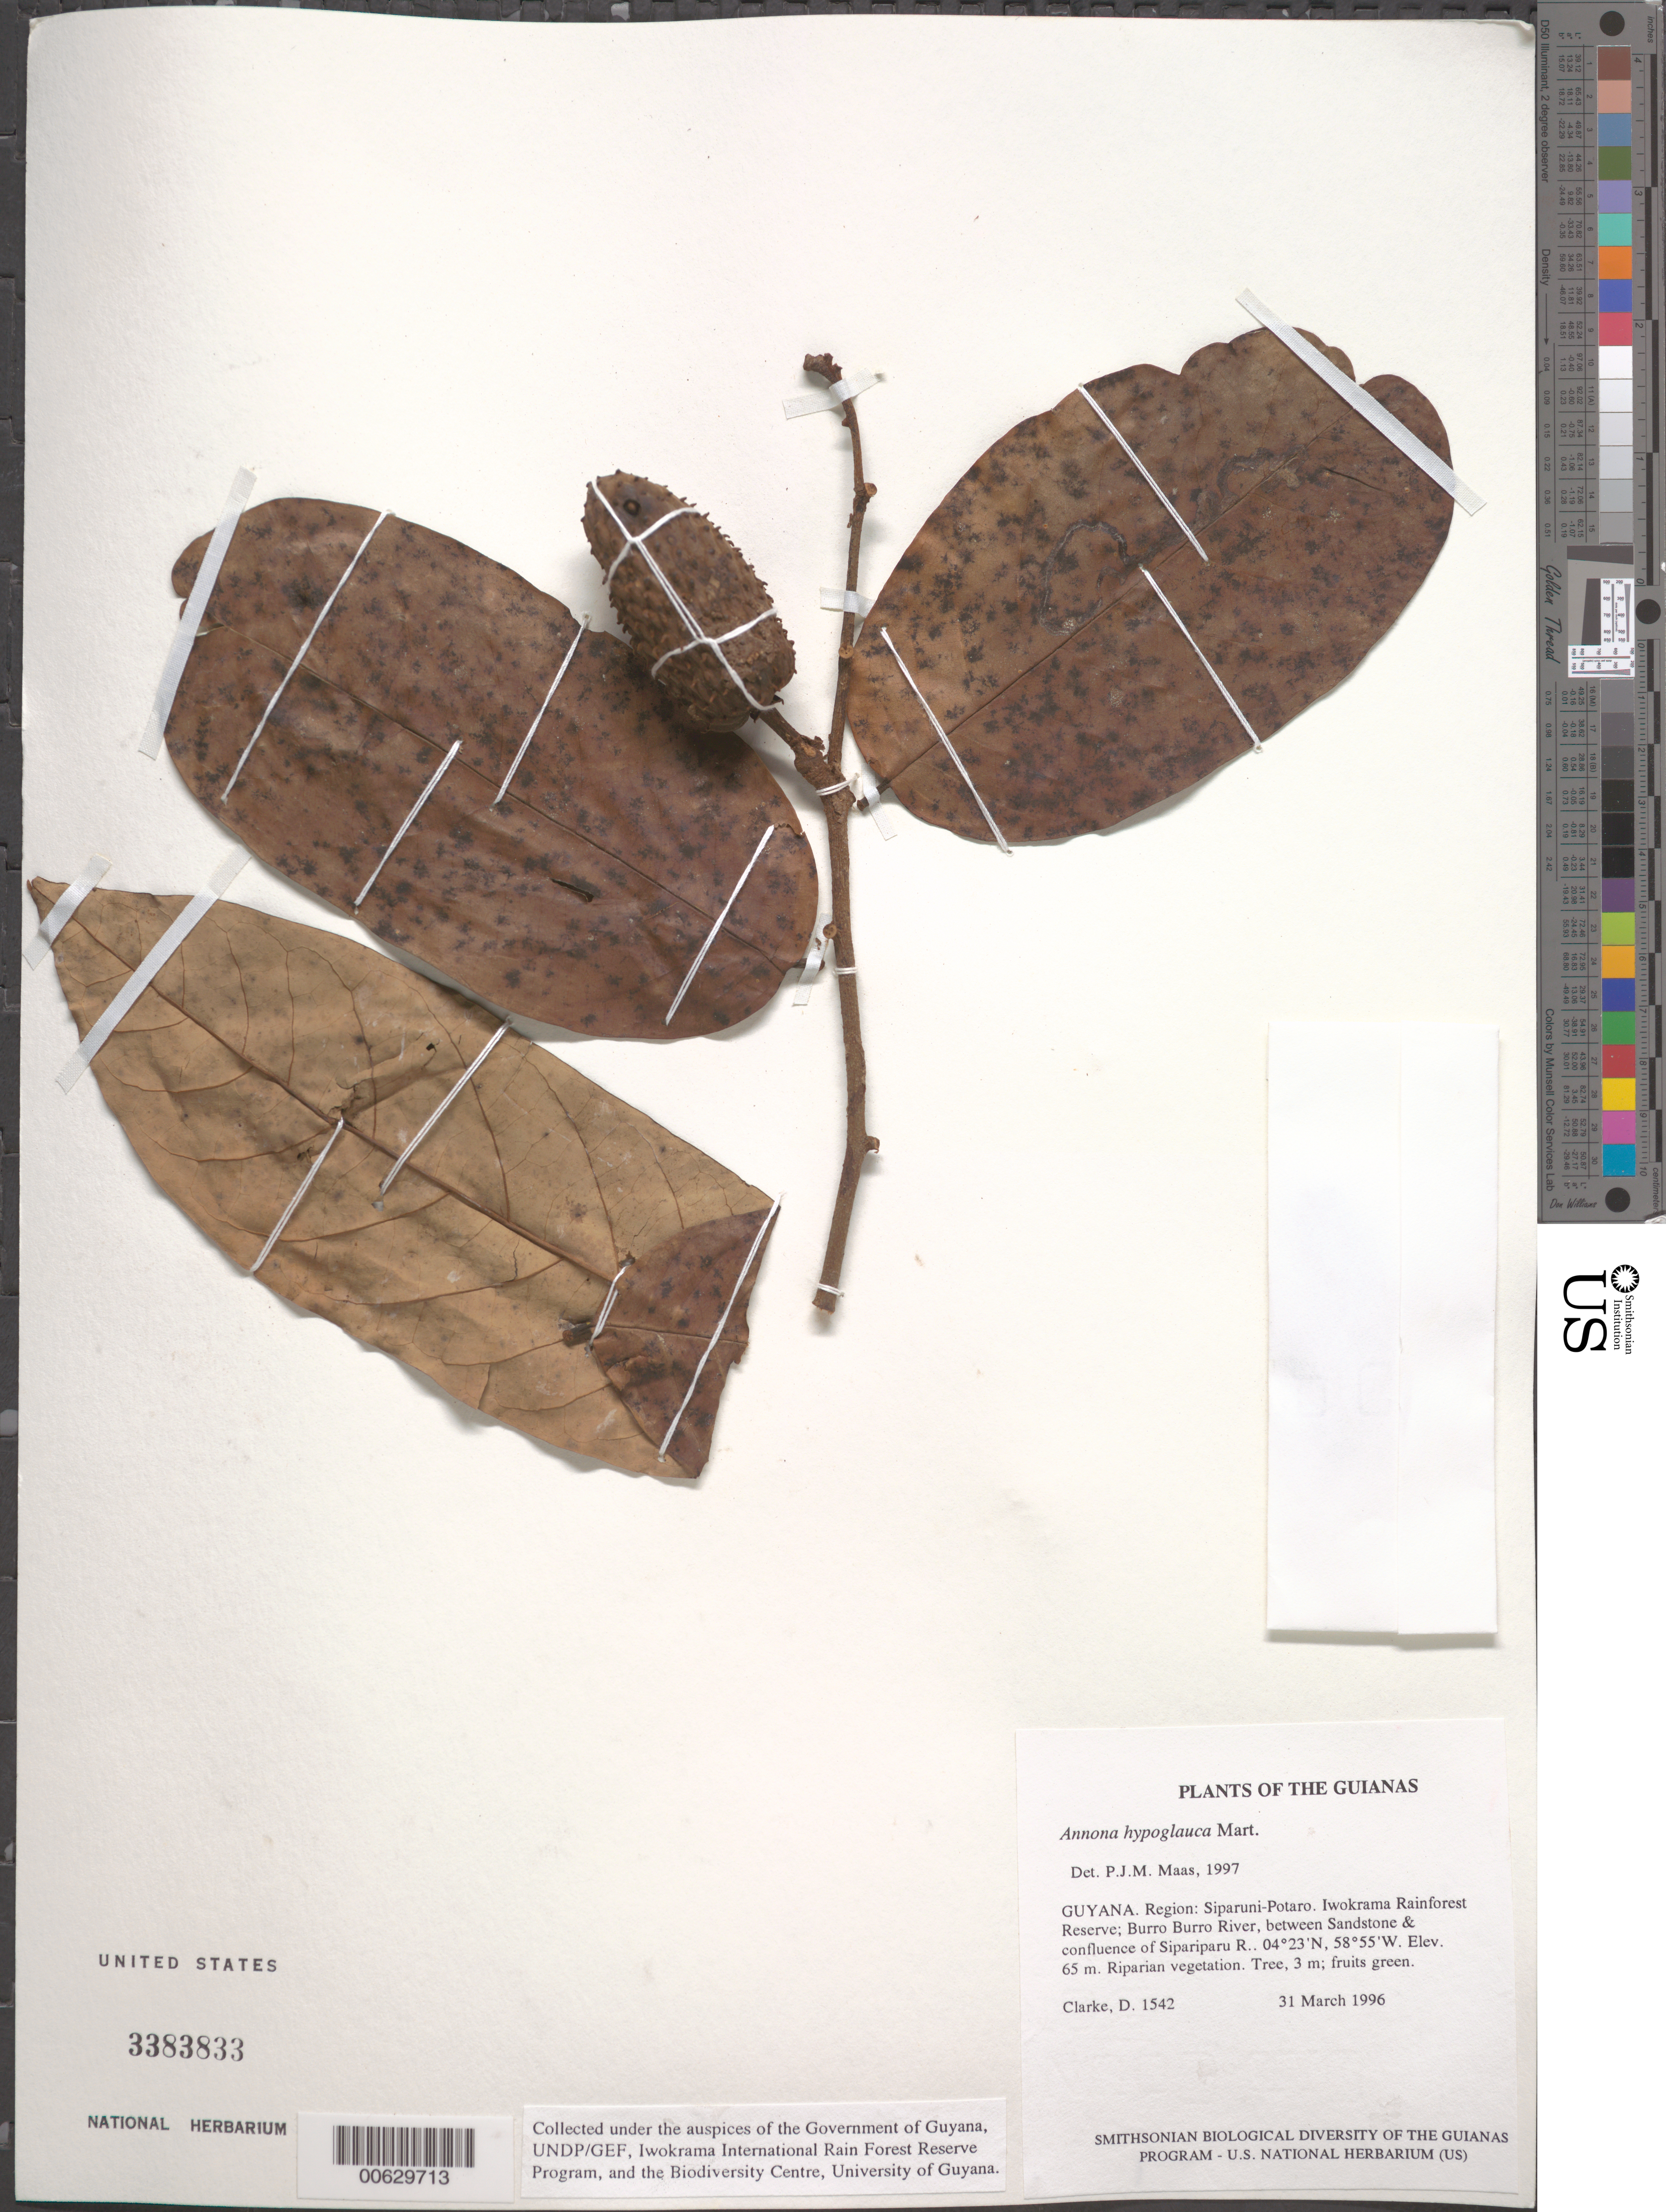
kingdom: Plantae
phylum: Tracheophyta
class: Magnoliopsida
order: Magnoliales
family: Annonaceae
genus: Annona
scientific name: Annona hypoglauca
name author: Mart.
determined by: Maas, Paul J. M.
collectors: H. D. Clarke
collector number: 1542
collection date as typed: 31 March 1996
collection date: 1996-03-31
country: Guyana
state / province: Potaro-Siparuni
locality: Iwokrama Rainforest Reserve; Burro Burro River, between Sandstone & confluence of Sipariparu R.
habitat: Riparian vegetation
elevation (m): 65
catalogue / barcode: US 3383833